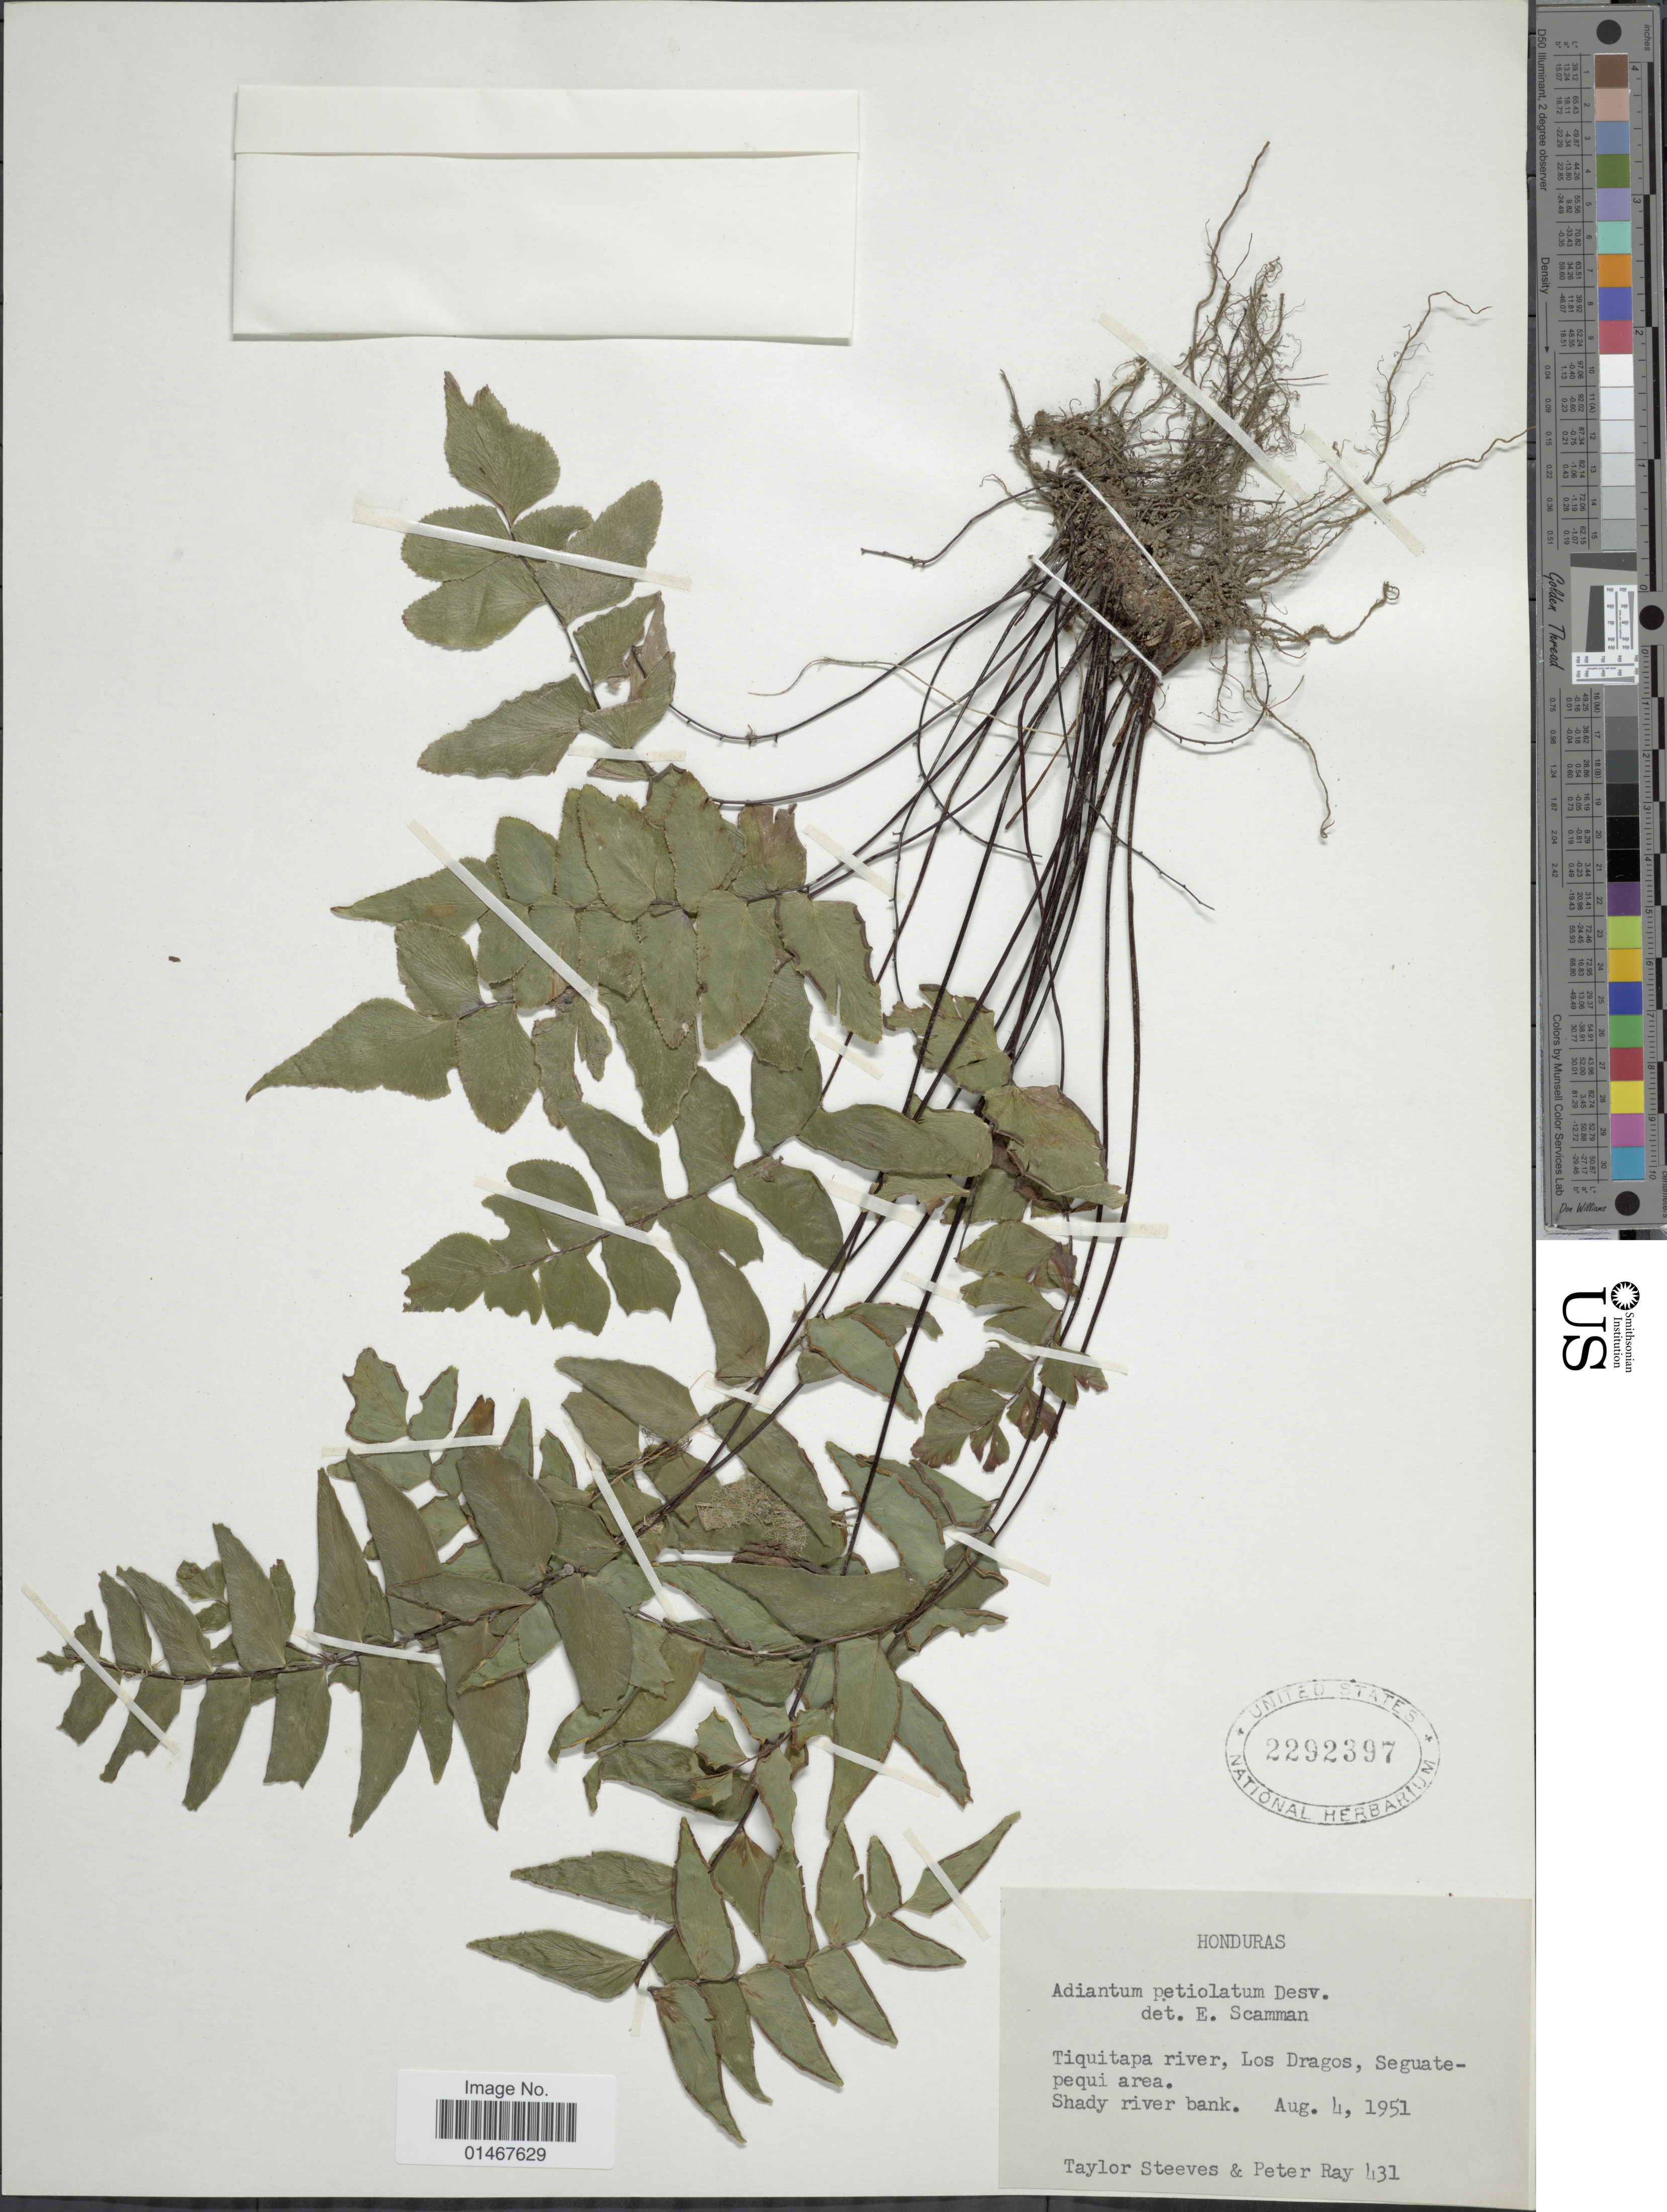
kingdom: Plantae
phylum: Tracheophyta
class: Polypodiopsida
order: Polypodiales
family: Pteridaceae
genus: Adiantum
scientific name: Adiantum petiolatum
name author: Desv.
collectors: T. Steeves & P. Ray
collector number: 431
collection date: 1951-08-04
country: Honduras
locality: Tiquitapa river, Los Dragos, Seguatepequi area. Shady river bank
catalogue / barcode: US 2292397